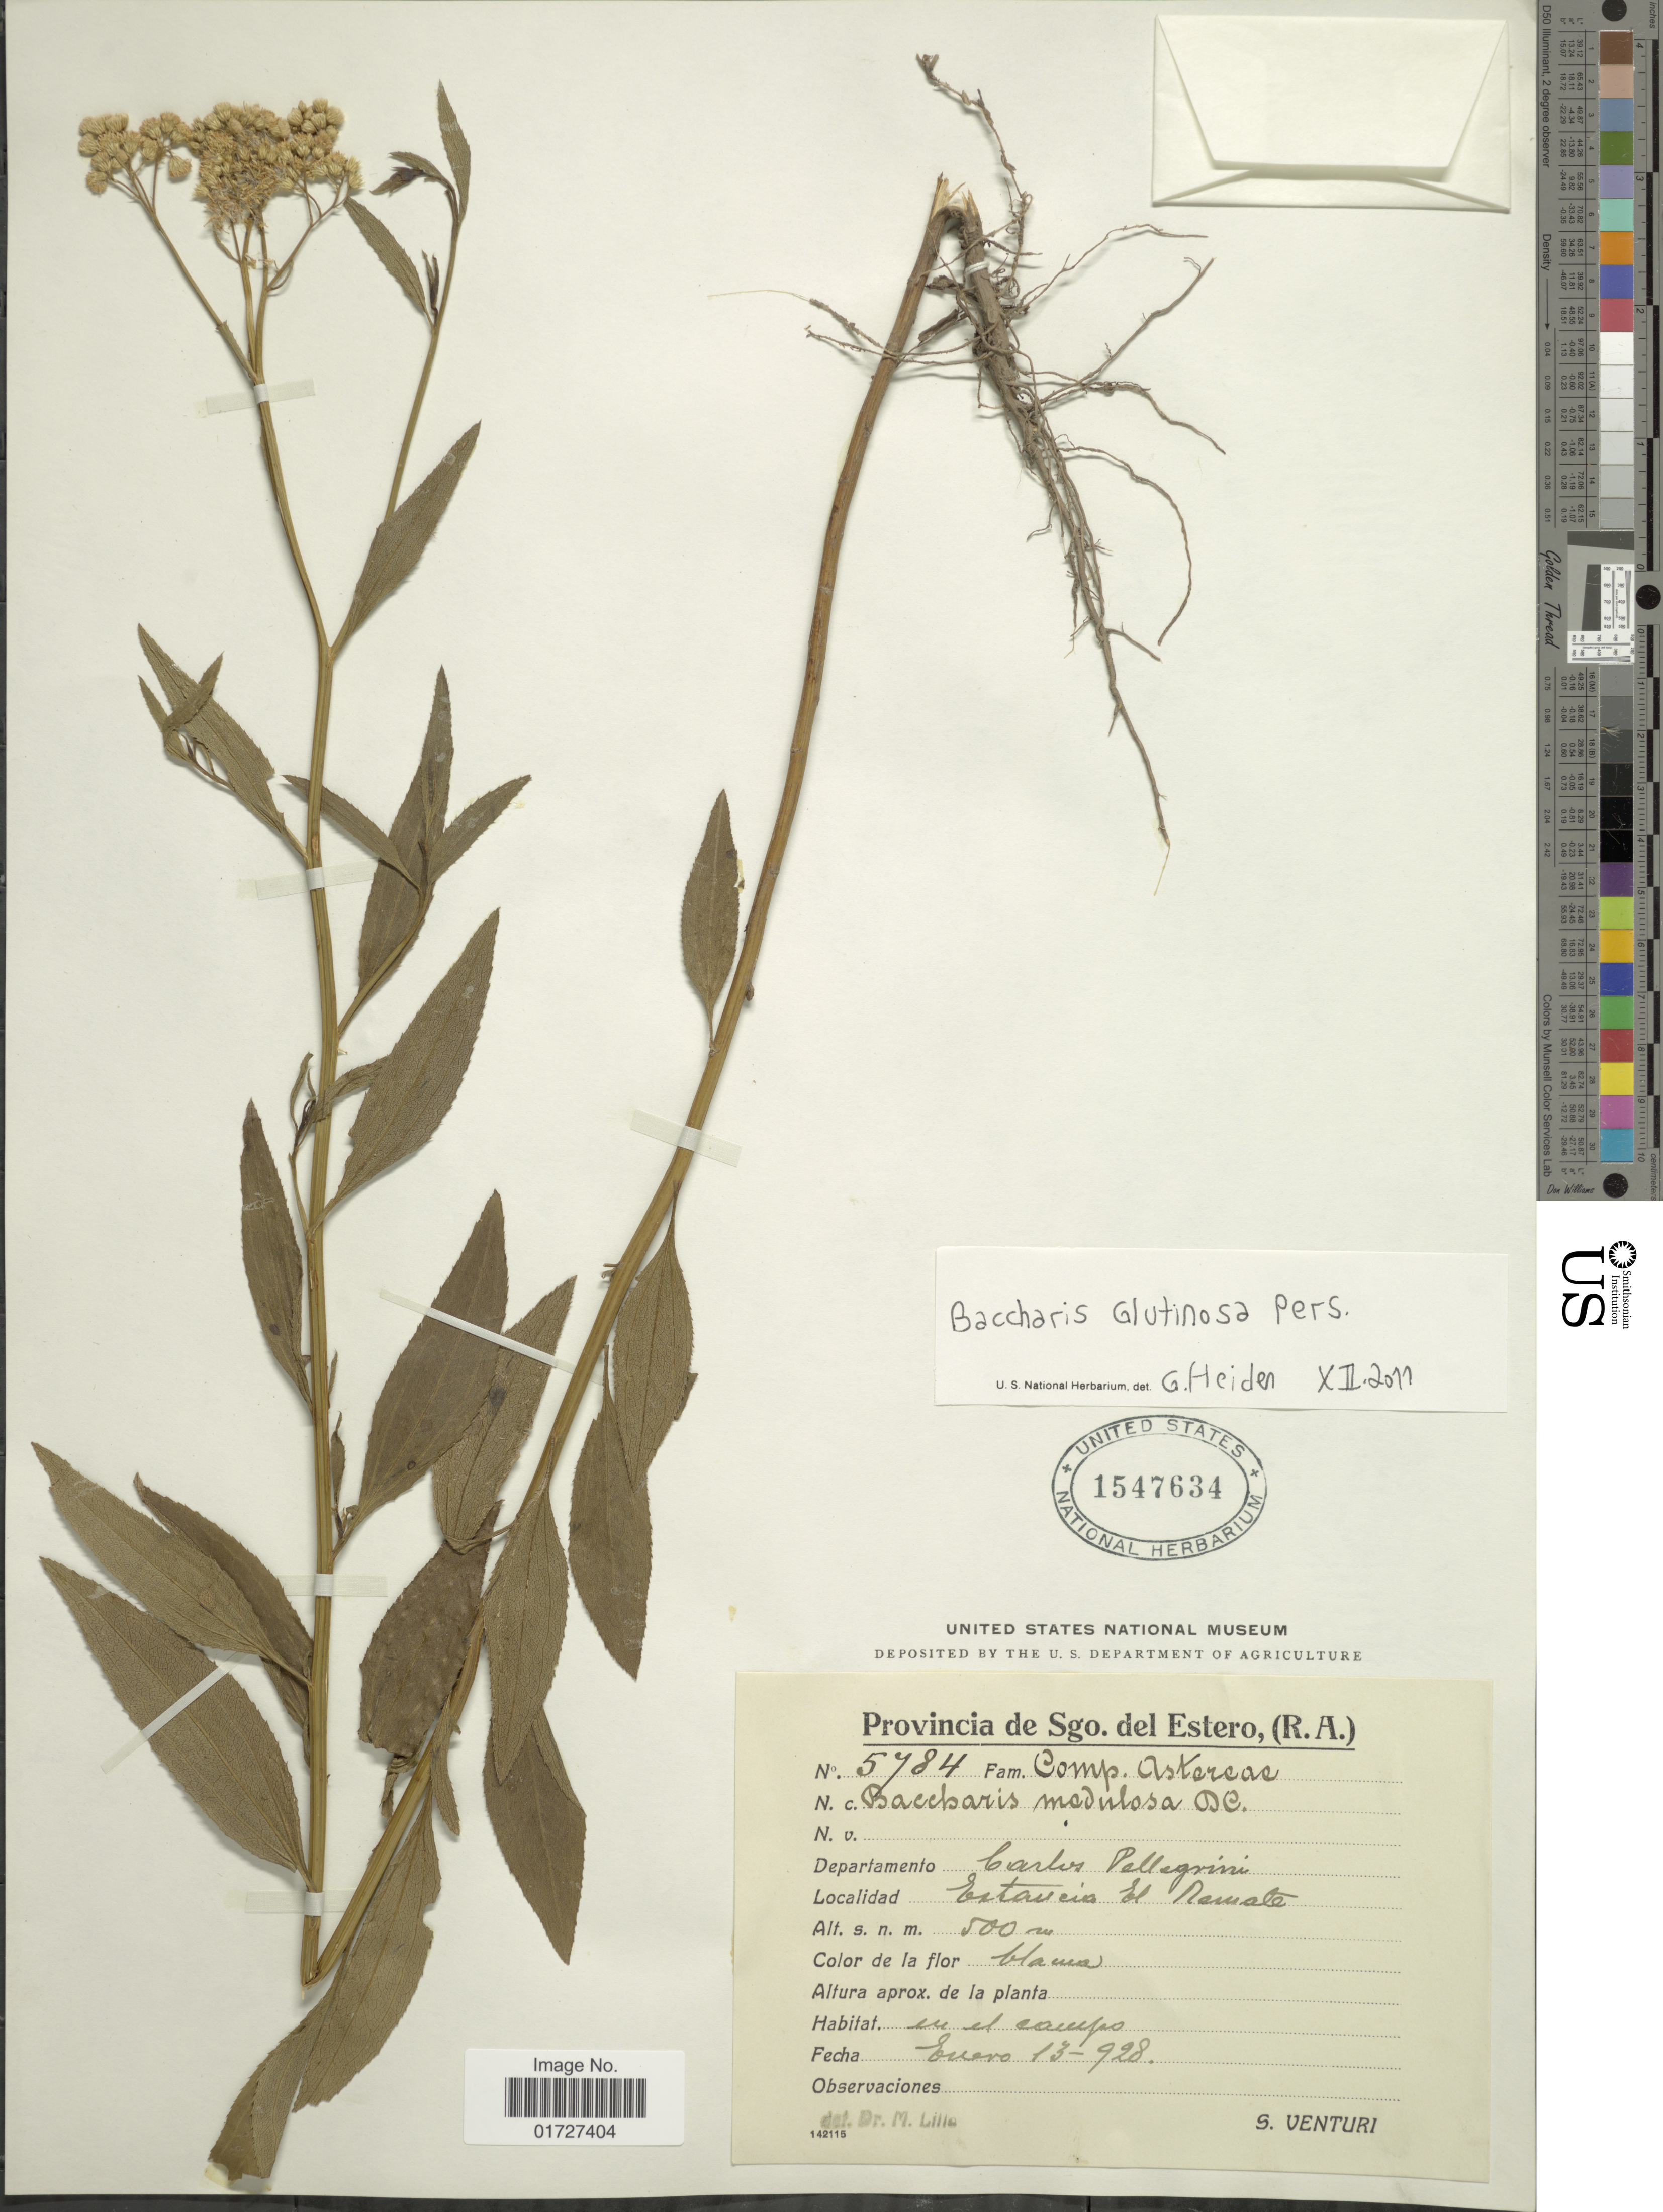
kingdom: Plantae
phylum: Tracheophyta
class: Magnoliopsida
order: Asterales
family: Asteraceae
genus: Baccharis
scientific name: Baccharis glutinosa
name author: Pers.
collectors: S. Venturi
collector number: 5784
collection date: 1928-01-13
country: Argentina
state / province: Santiago del Estero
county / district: Pellegrini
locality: Estancia El Remate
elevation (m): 500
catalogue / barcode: US 1547634